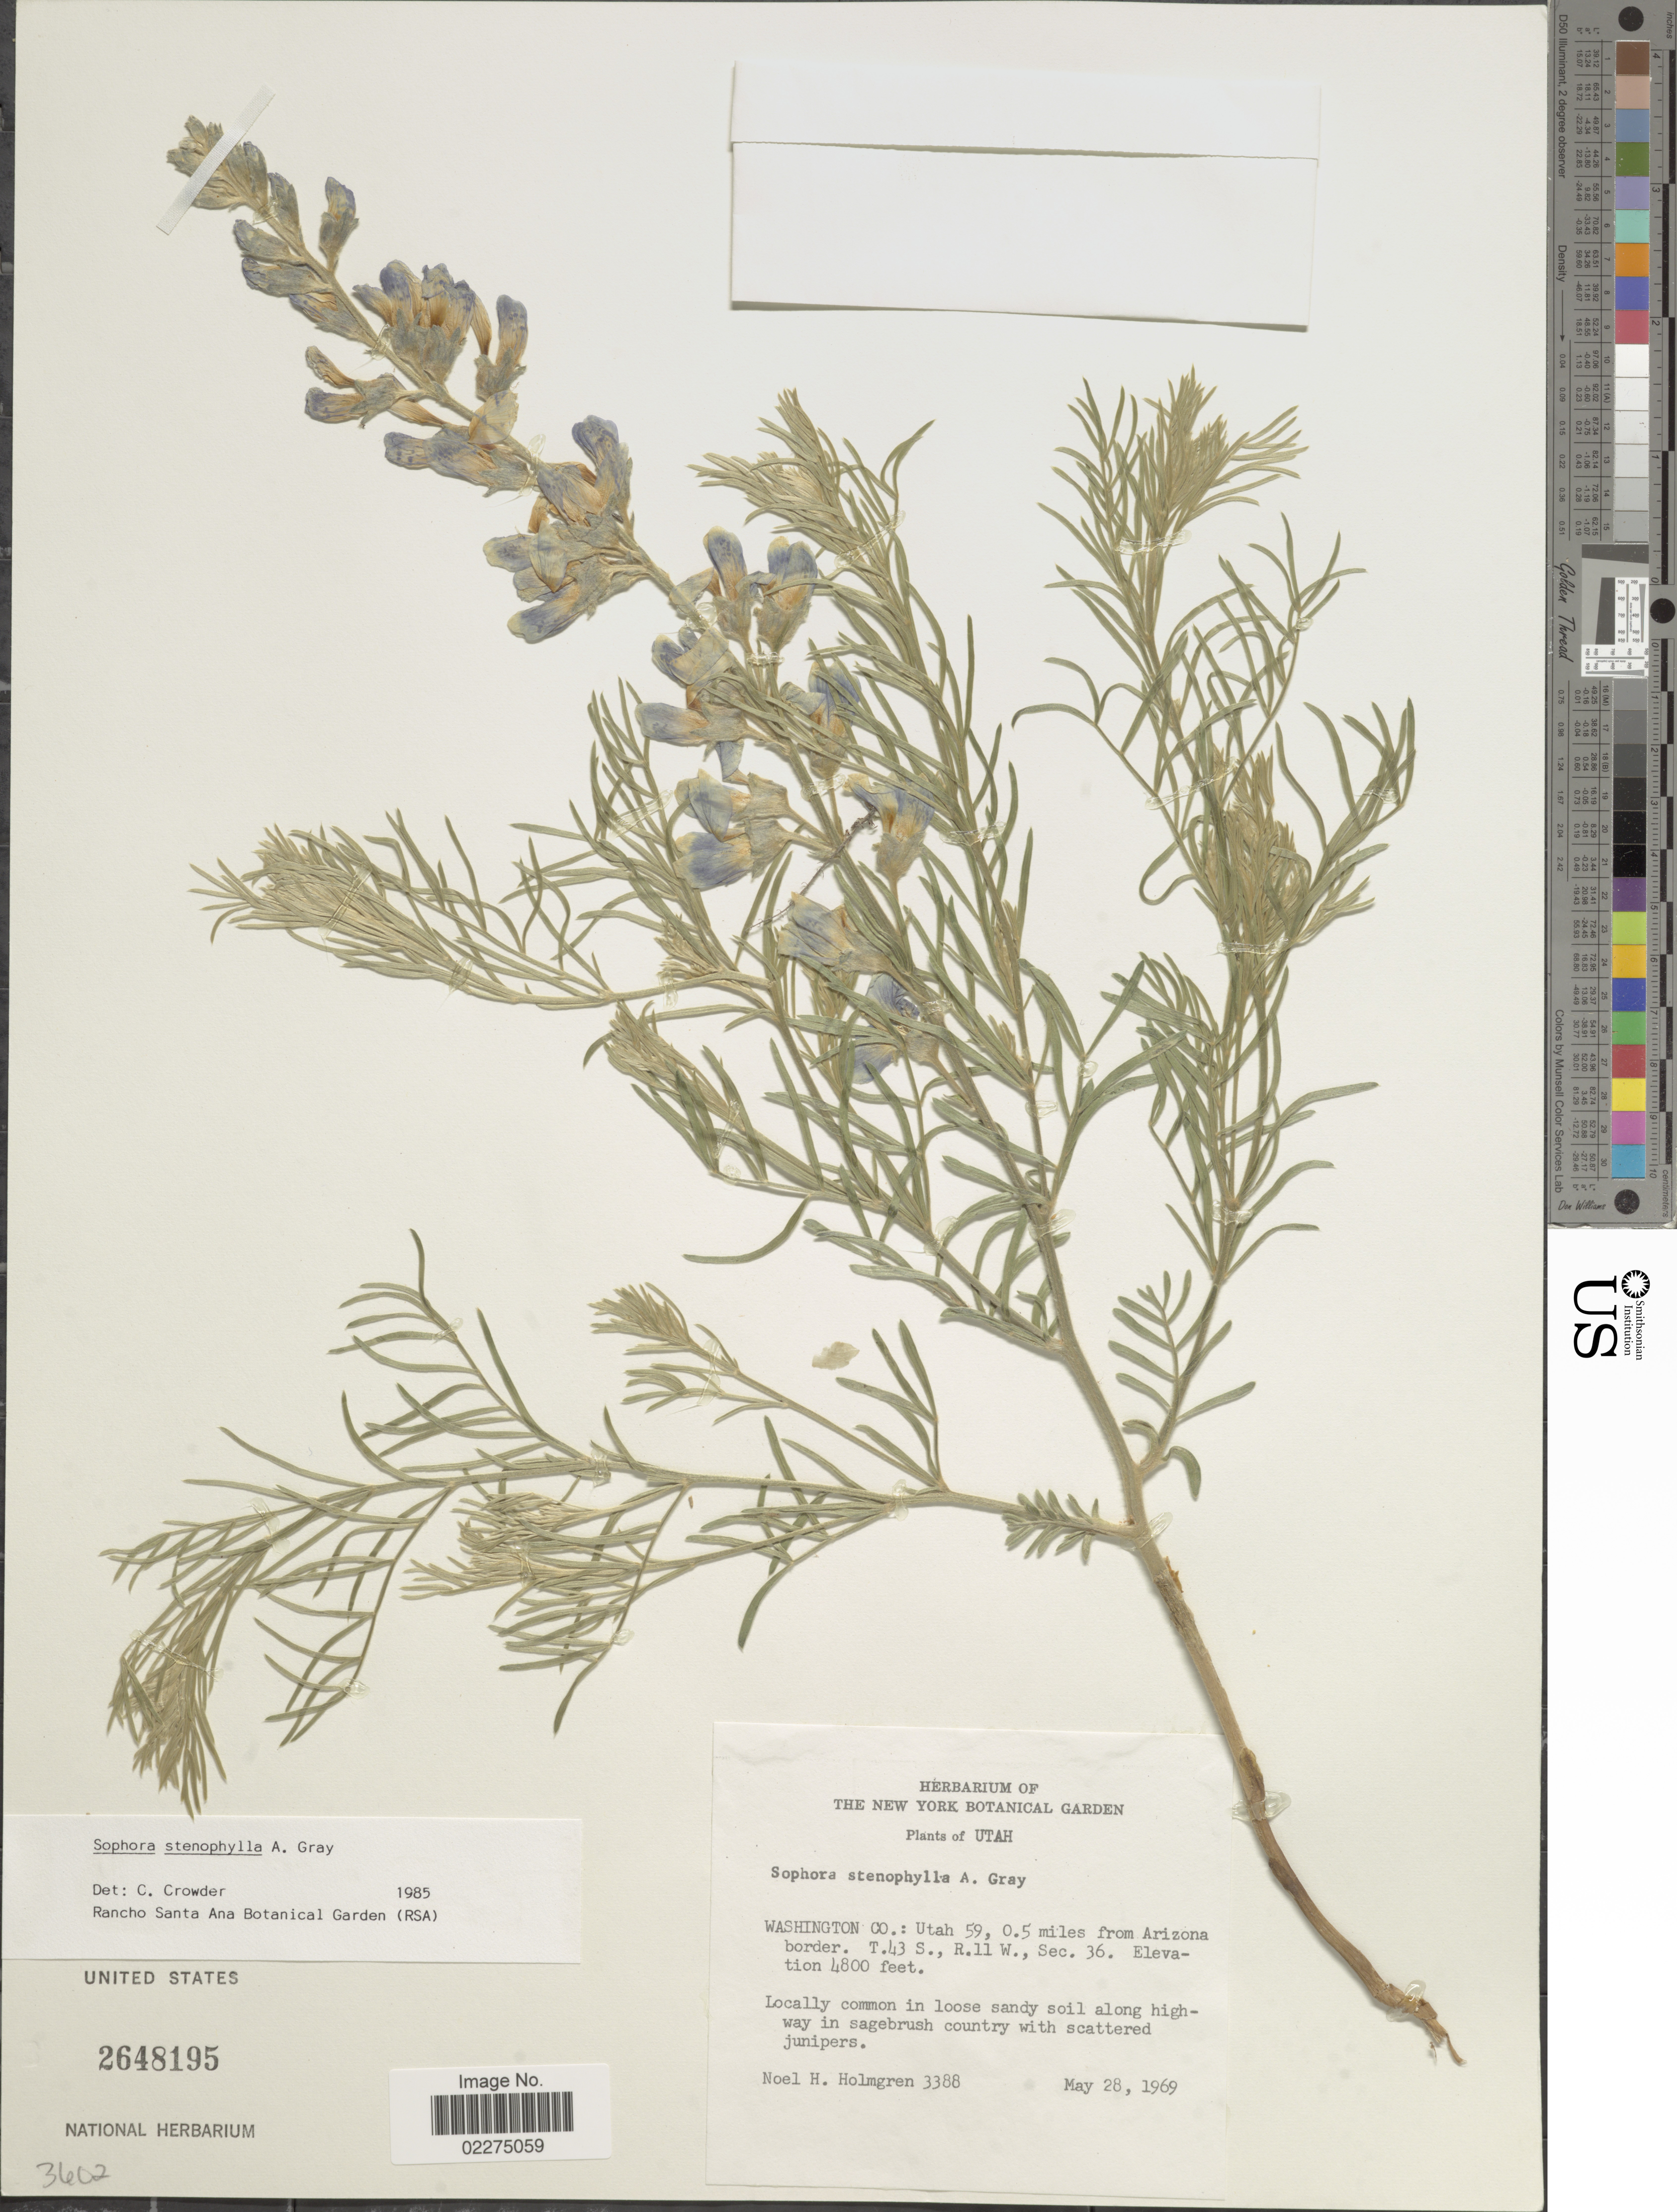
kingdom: Plantae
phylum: Tracheophyta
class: Magnoliopsida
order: Fabales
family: Fabaceae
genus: Sophora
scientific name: Sophora stenophylla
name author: A. Gray in Ives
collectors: N. H. Holmgren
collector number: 3388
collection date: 1969-05-28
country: United States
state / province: Utah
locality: Washington Co.: Utah 59, 0.5 miles from Arizona border. T.43 S., R.11 W., Sec. 36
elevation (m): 1463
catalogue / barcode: US 2648195